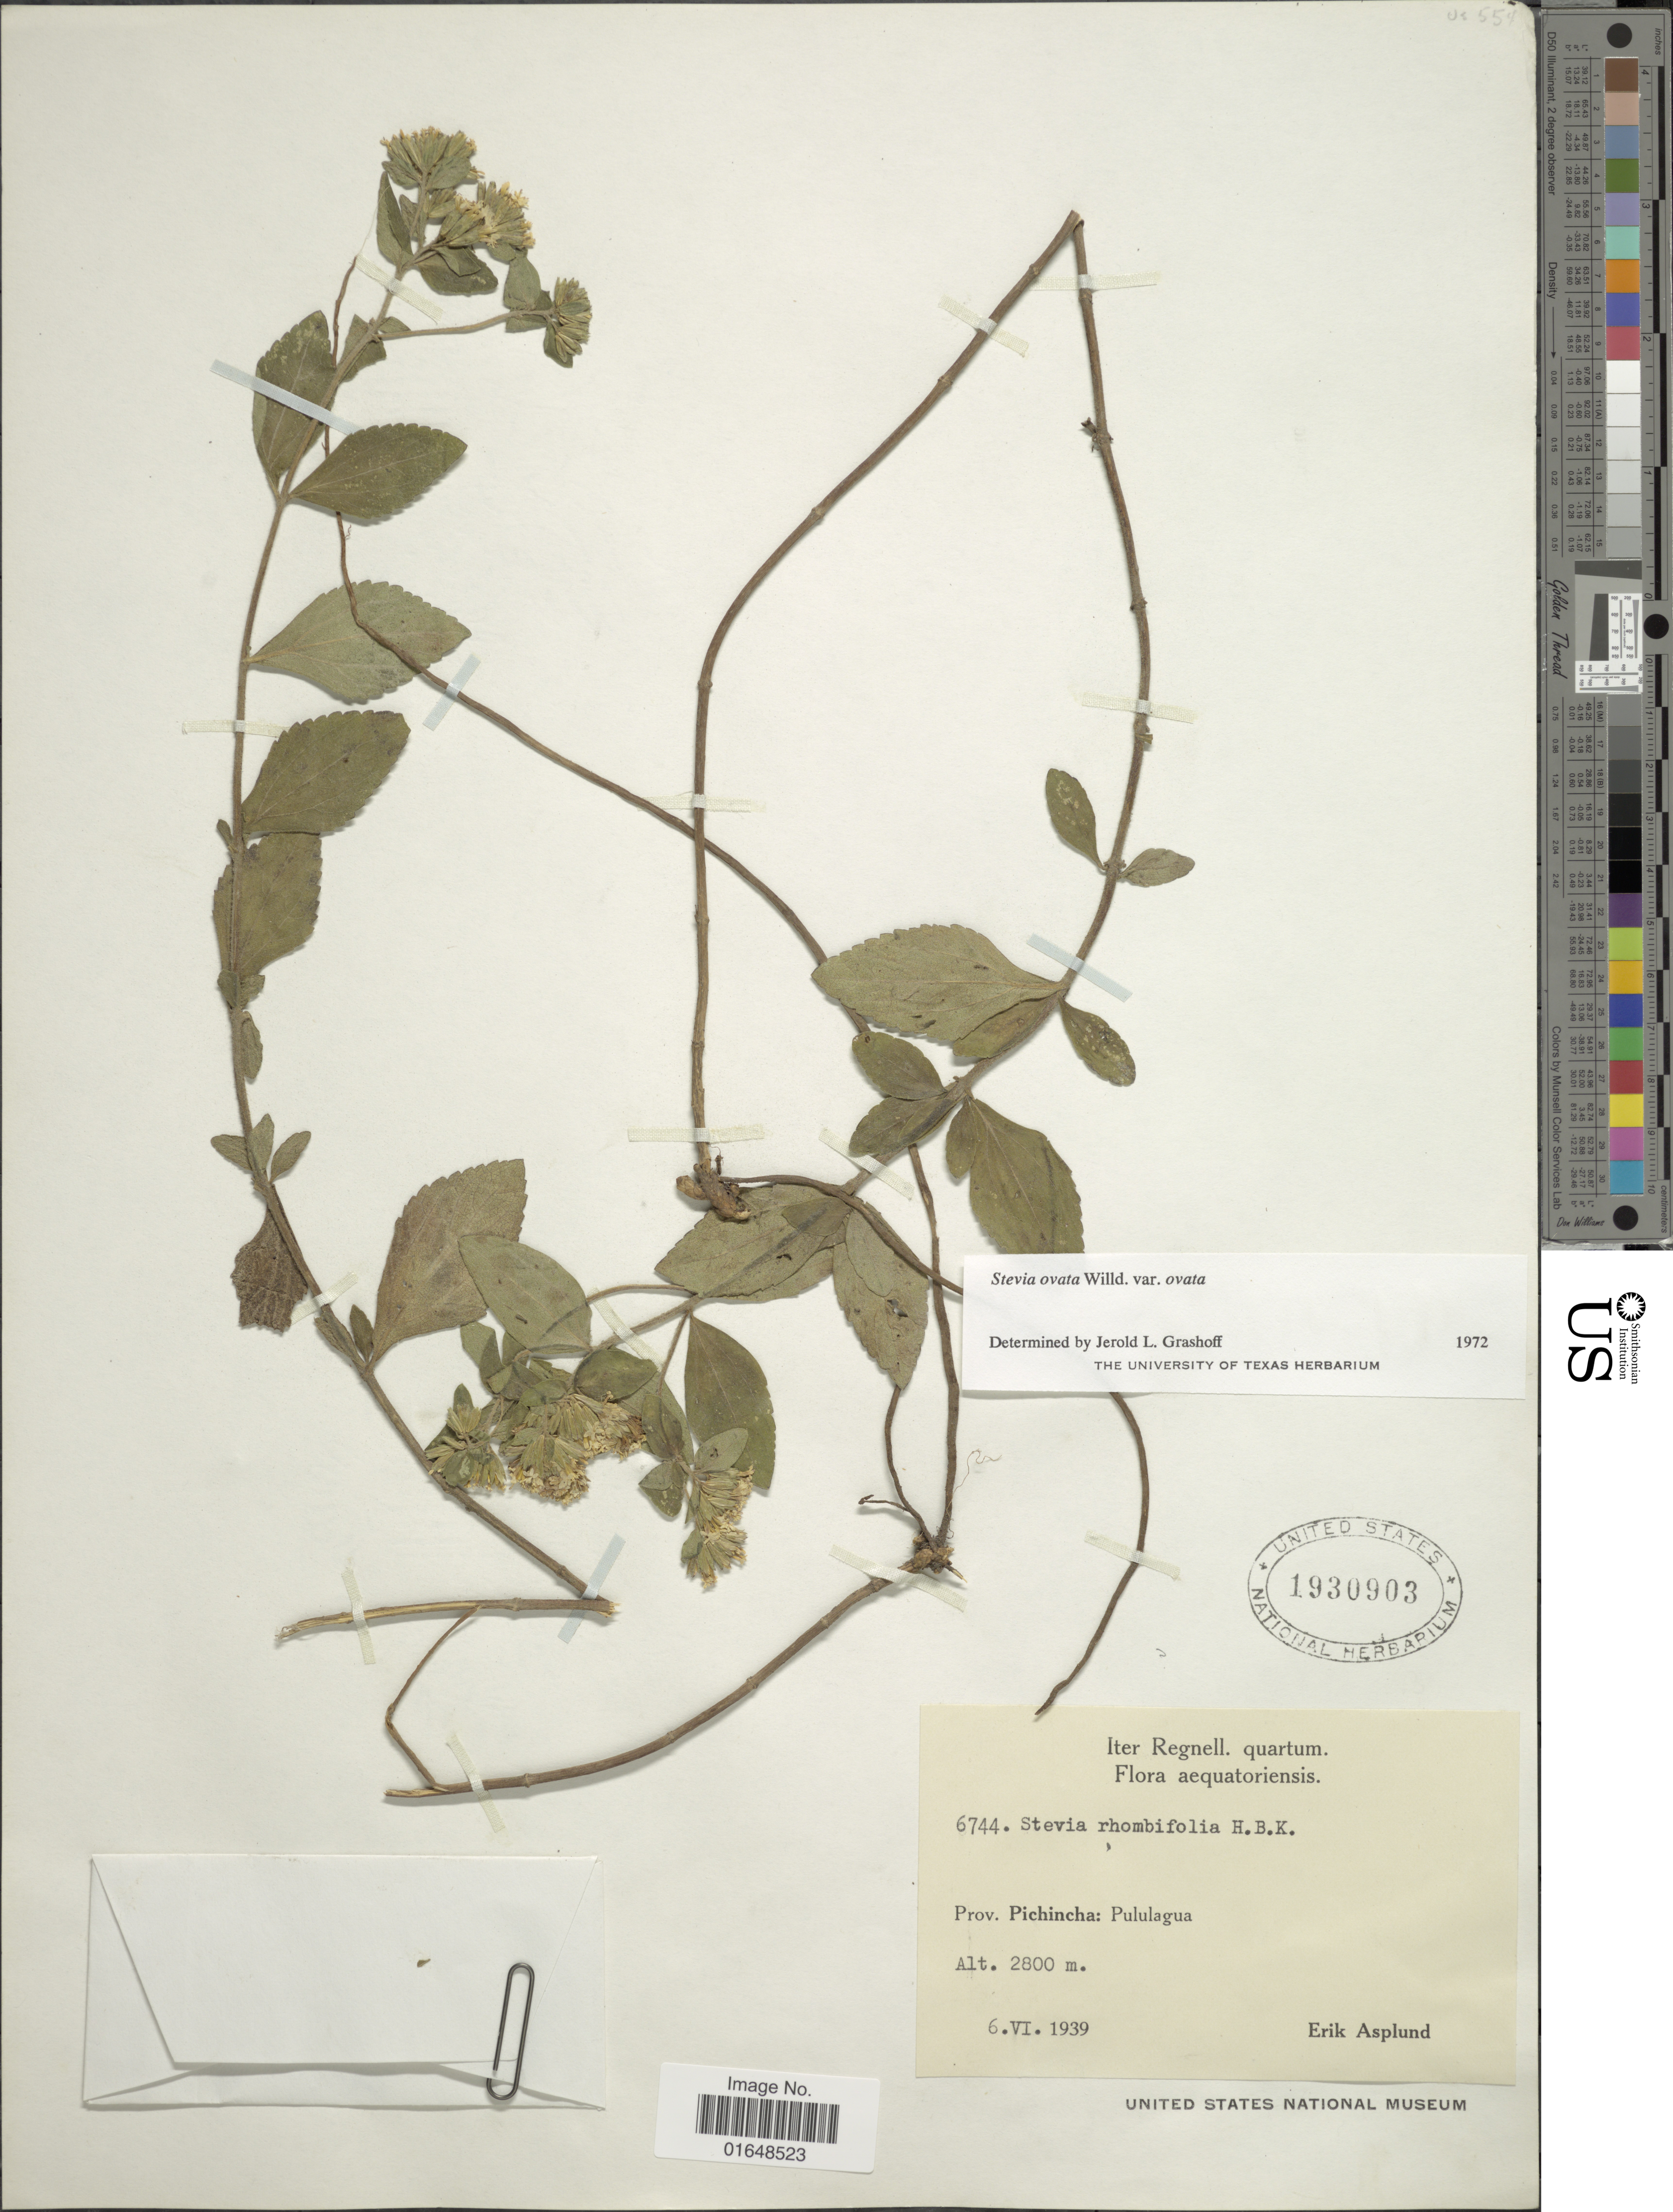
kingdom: Plantae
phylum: Tracheophyta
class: Magnoliopsida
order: Asterales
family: Asteraceae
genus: Stevia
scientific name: Stevia ovata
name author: Willd.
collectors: E. Asplund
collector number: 6744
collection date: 1939-06-06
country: Ecuador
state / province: Pichincha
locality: Prov. Pichincha: Pululagua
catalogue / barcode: US 1930903